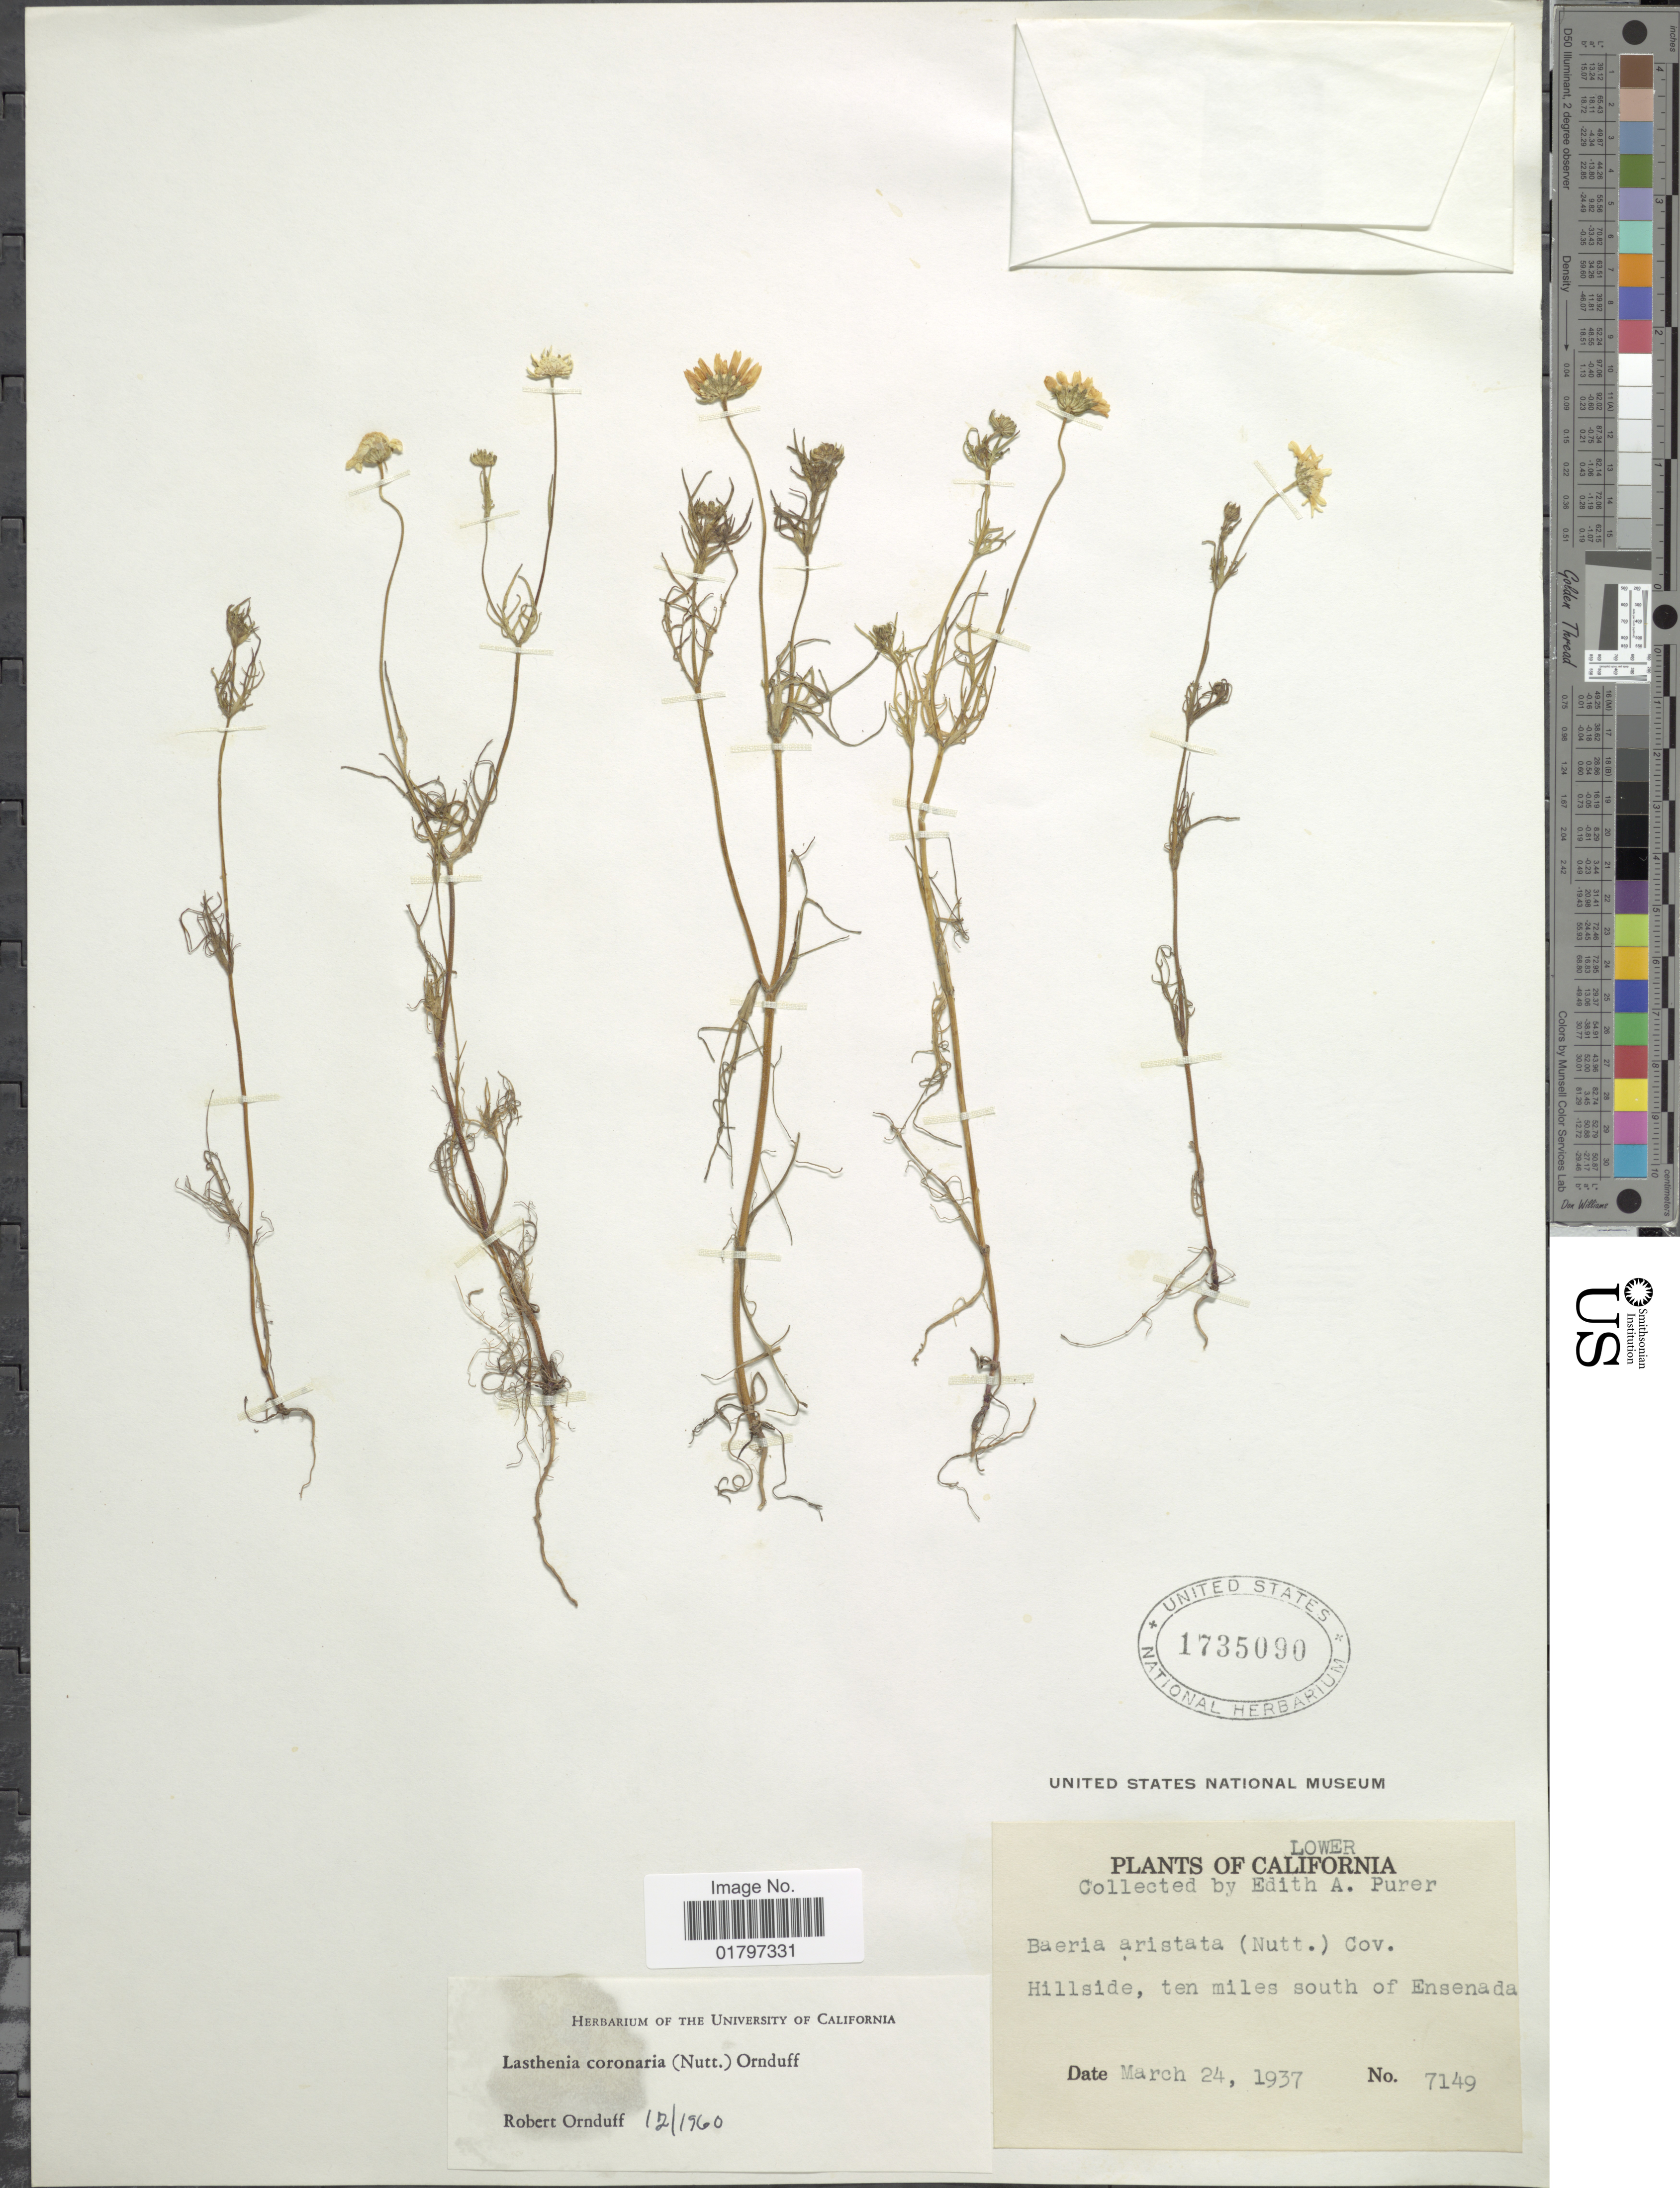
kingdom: Plantae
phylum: Tracheophyta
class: Magnoliopsida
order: Asterales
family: Asteraceae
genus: Lasthenia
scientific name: Lasthenia coronaria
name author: (Nutt.) Ornduff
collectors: E. Purer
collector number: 7149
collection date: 1937-03-24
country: Mexico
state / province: Baja California Sur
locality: Lower California. Hillside, ten miles south of Ensenada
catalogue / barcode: US 1735090